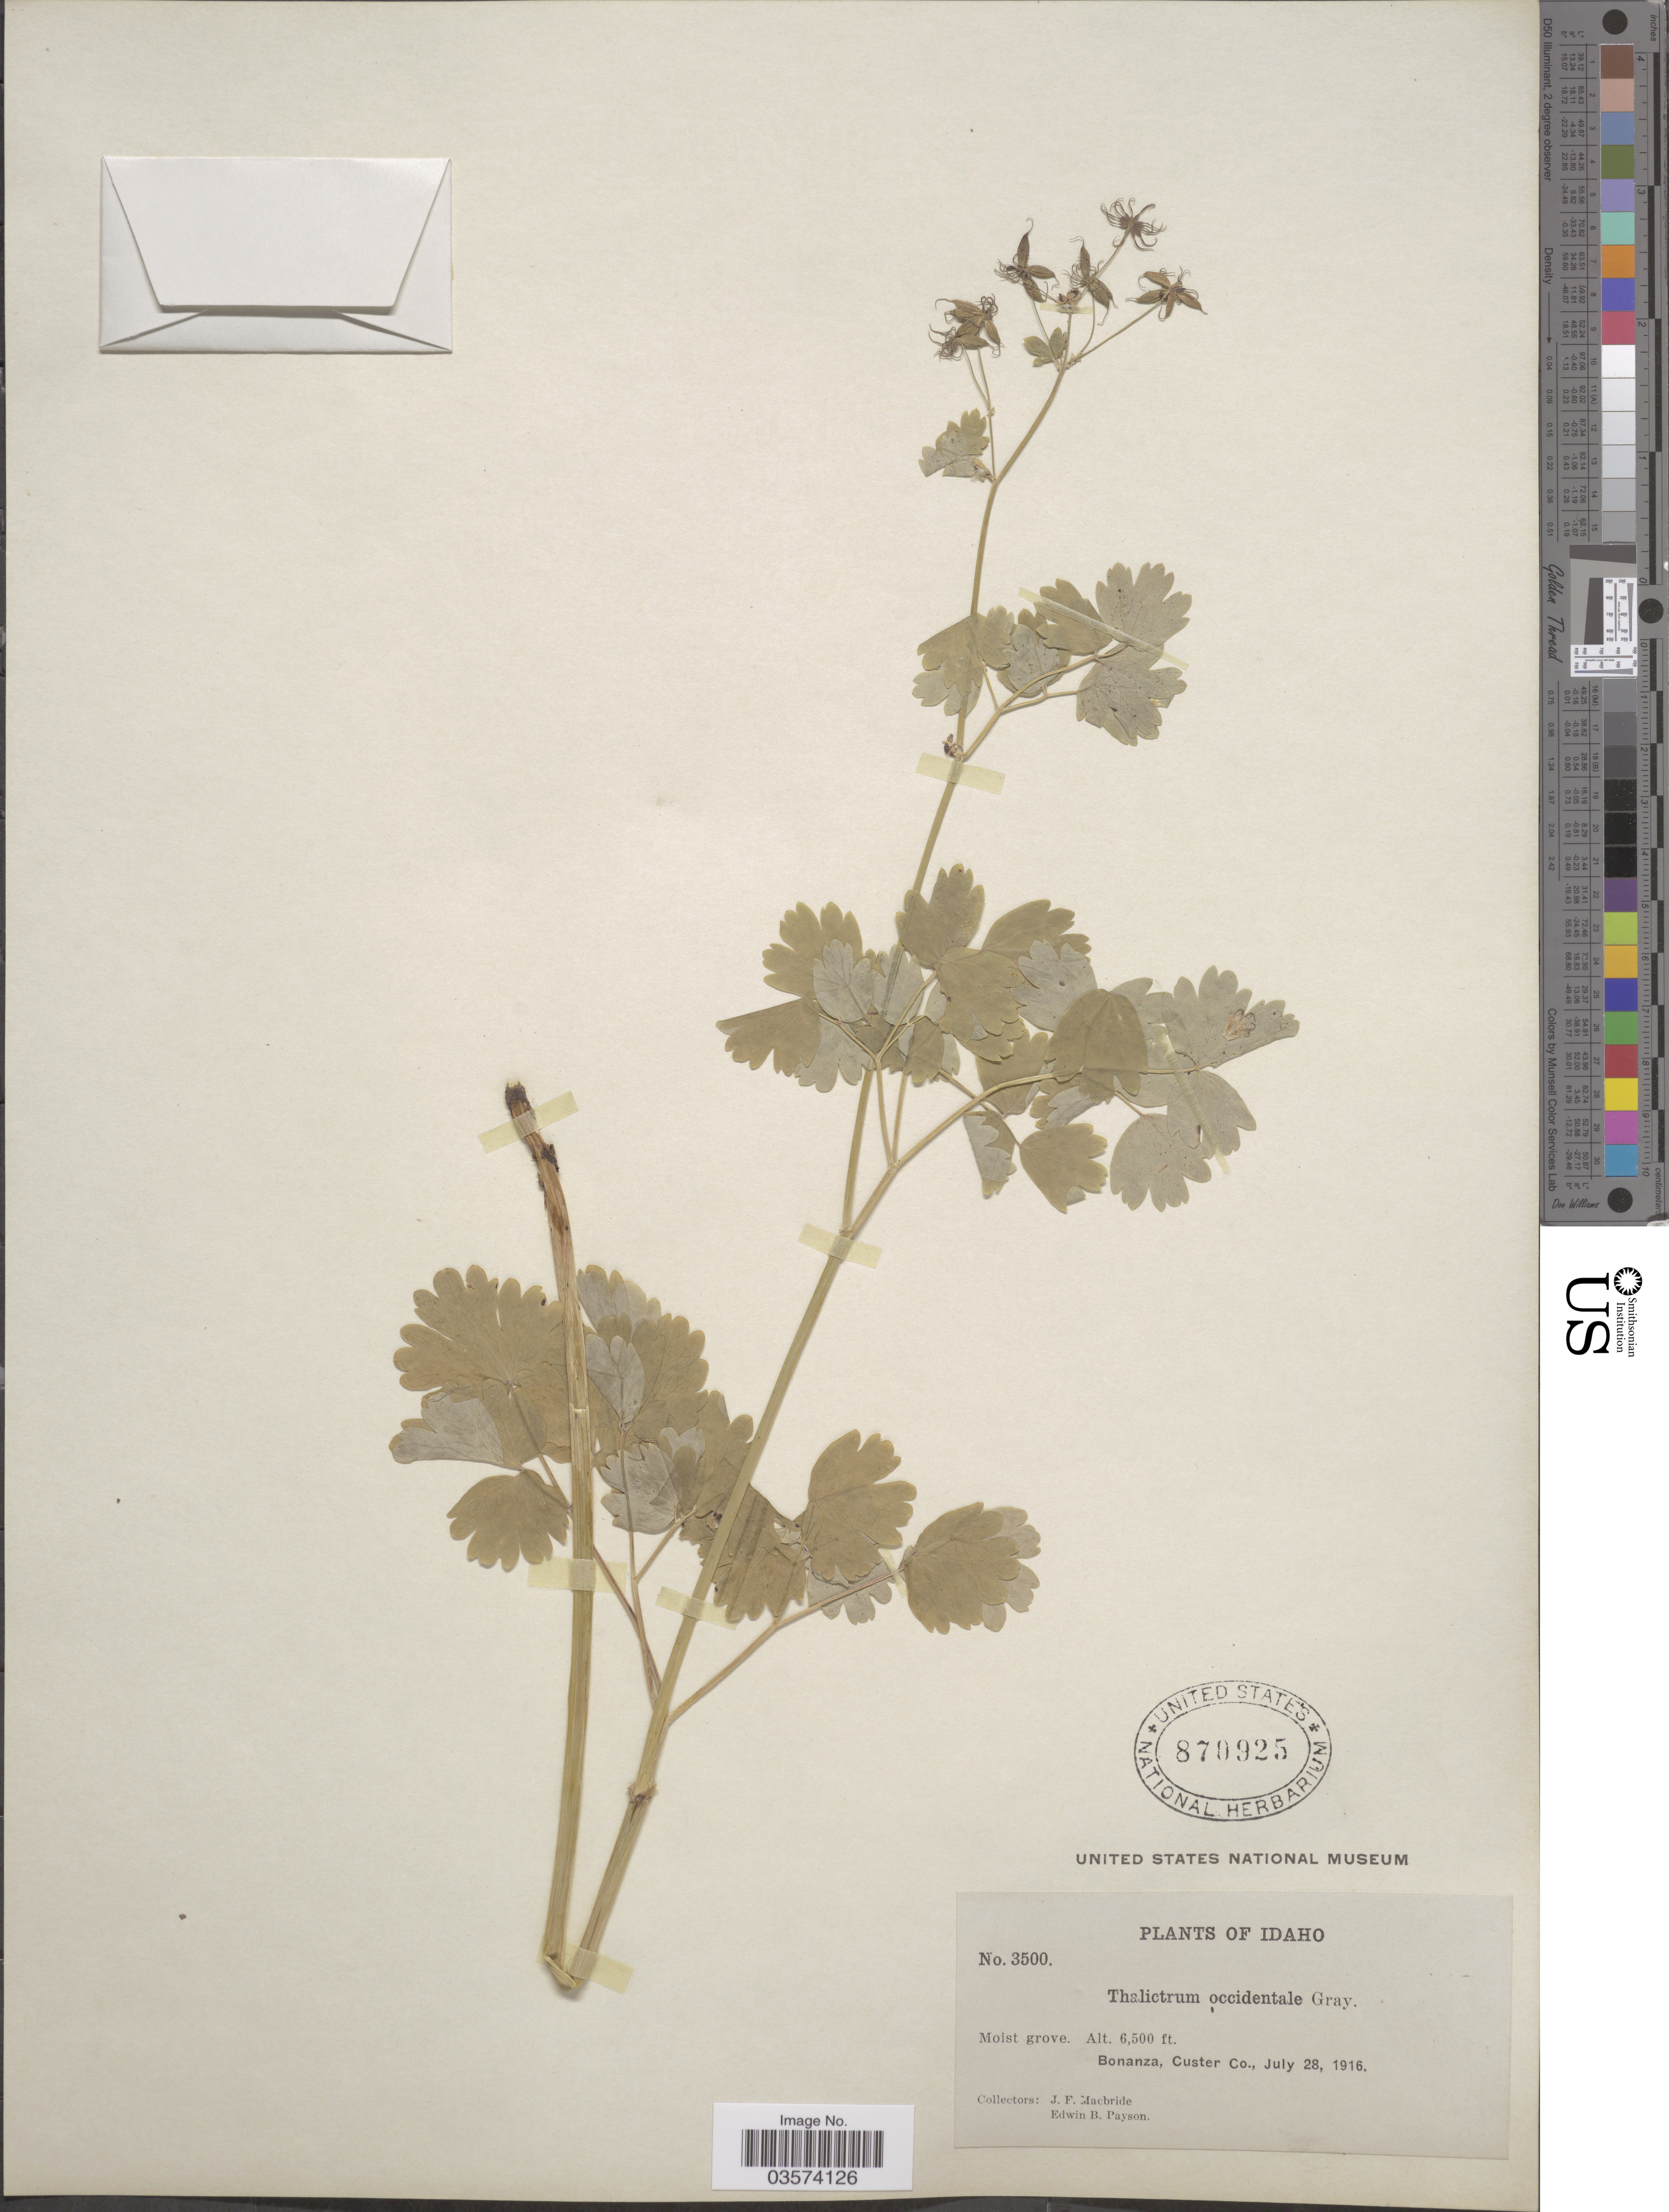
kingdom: Plantae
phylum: Tracheophyta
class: Magnoliopsida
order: Ranunculales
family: Ranunculaceae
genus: Thalictrum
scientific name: Thalictrum occidentale var. palousense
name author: H. St. John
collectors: J. F. Macbride & E. B. Payson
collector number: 3500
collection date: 1916-07-28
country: United States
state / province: Idaho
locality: Bonanza, Custer Co.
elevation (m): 1981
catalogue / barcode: US 870925